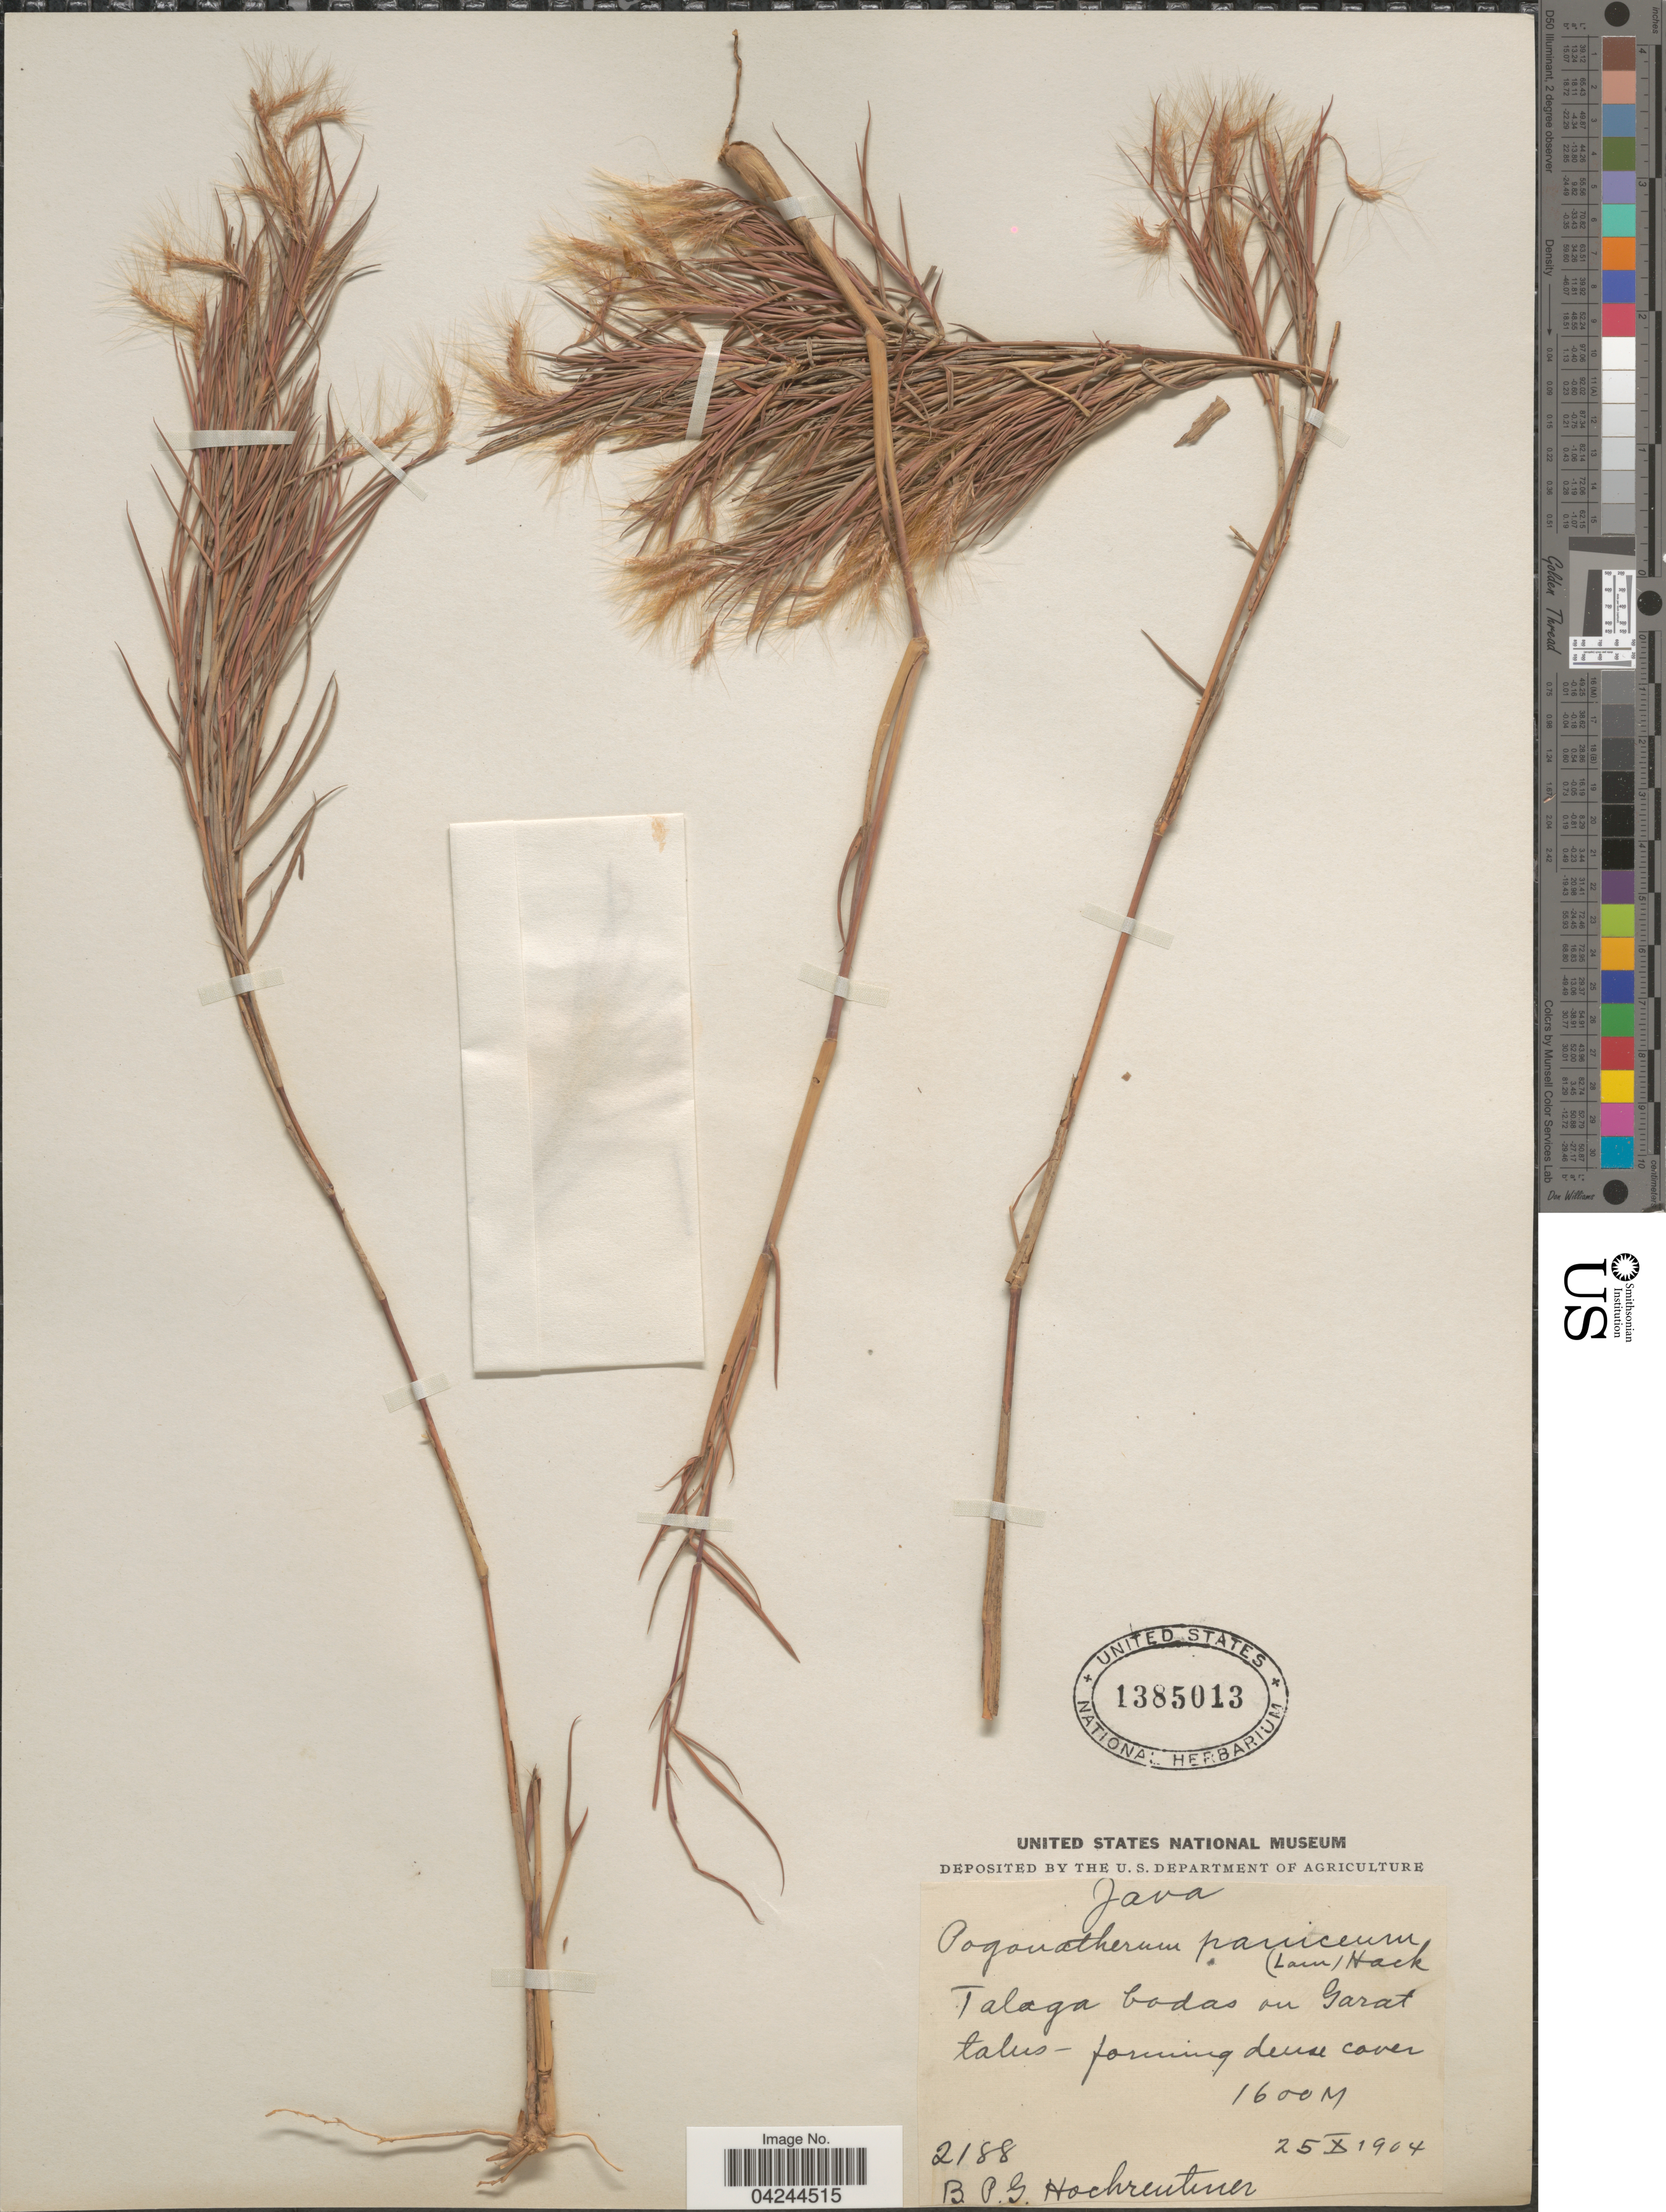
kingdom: Plantae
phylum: Tracheophyta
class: Liliopsida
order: Poales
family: Poaceae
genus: Pogonatherum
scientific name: Pogonatherum crinitum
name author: (Thunb.) Kunth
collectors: B. P. Hochreutiner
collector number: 2188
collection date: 1904-10-25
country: Indonesia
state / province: Java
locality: Talaga bodas on Garat talus-forming dense cover.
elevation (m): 1600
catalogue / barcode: US 1385013